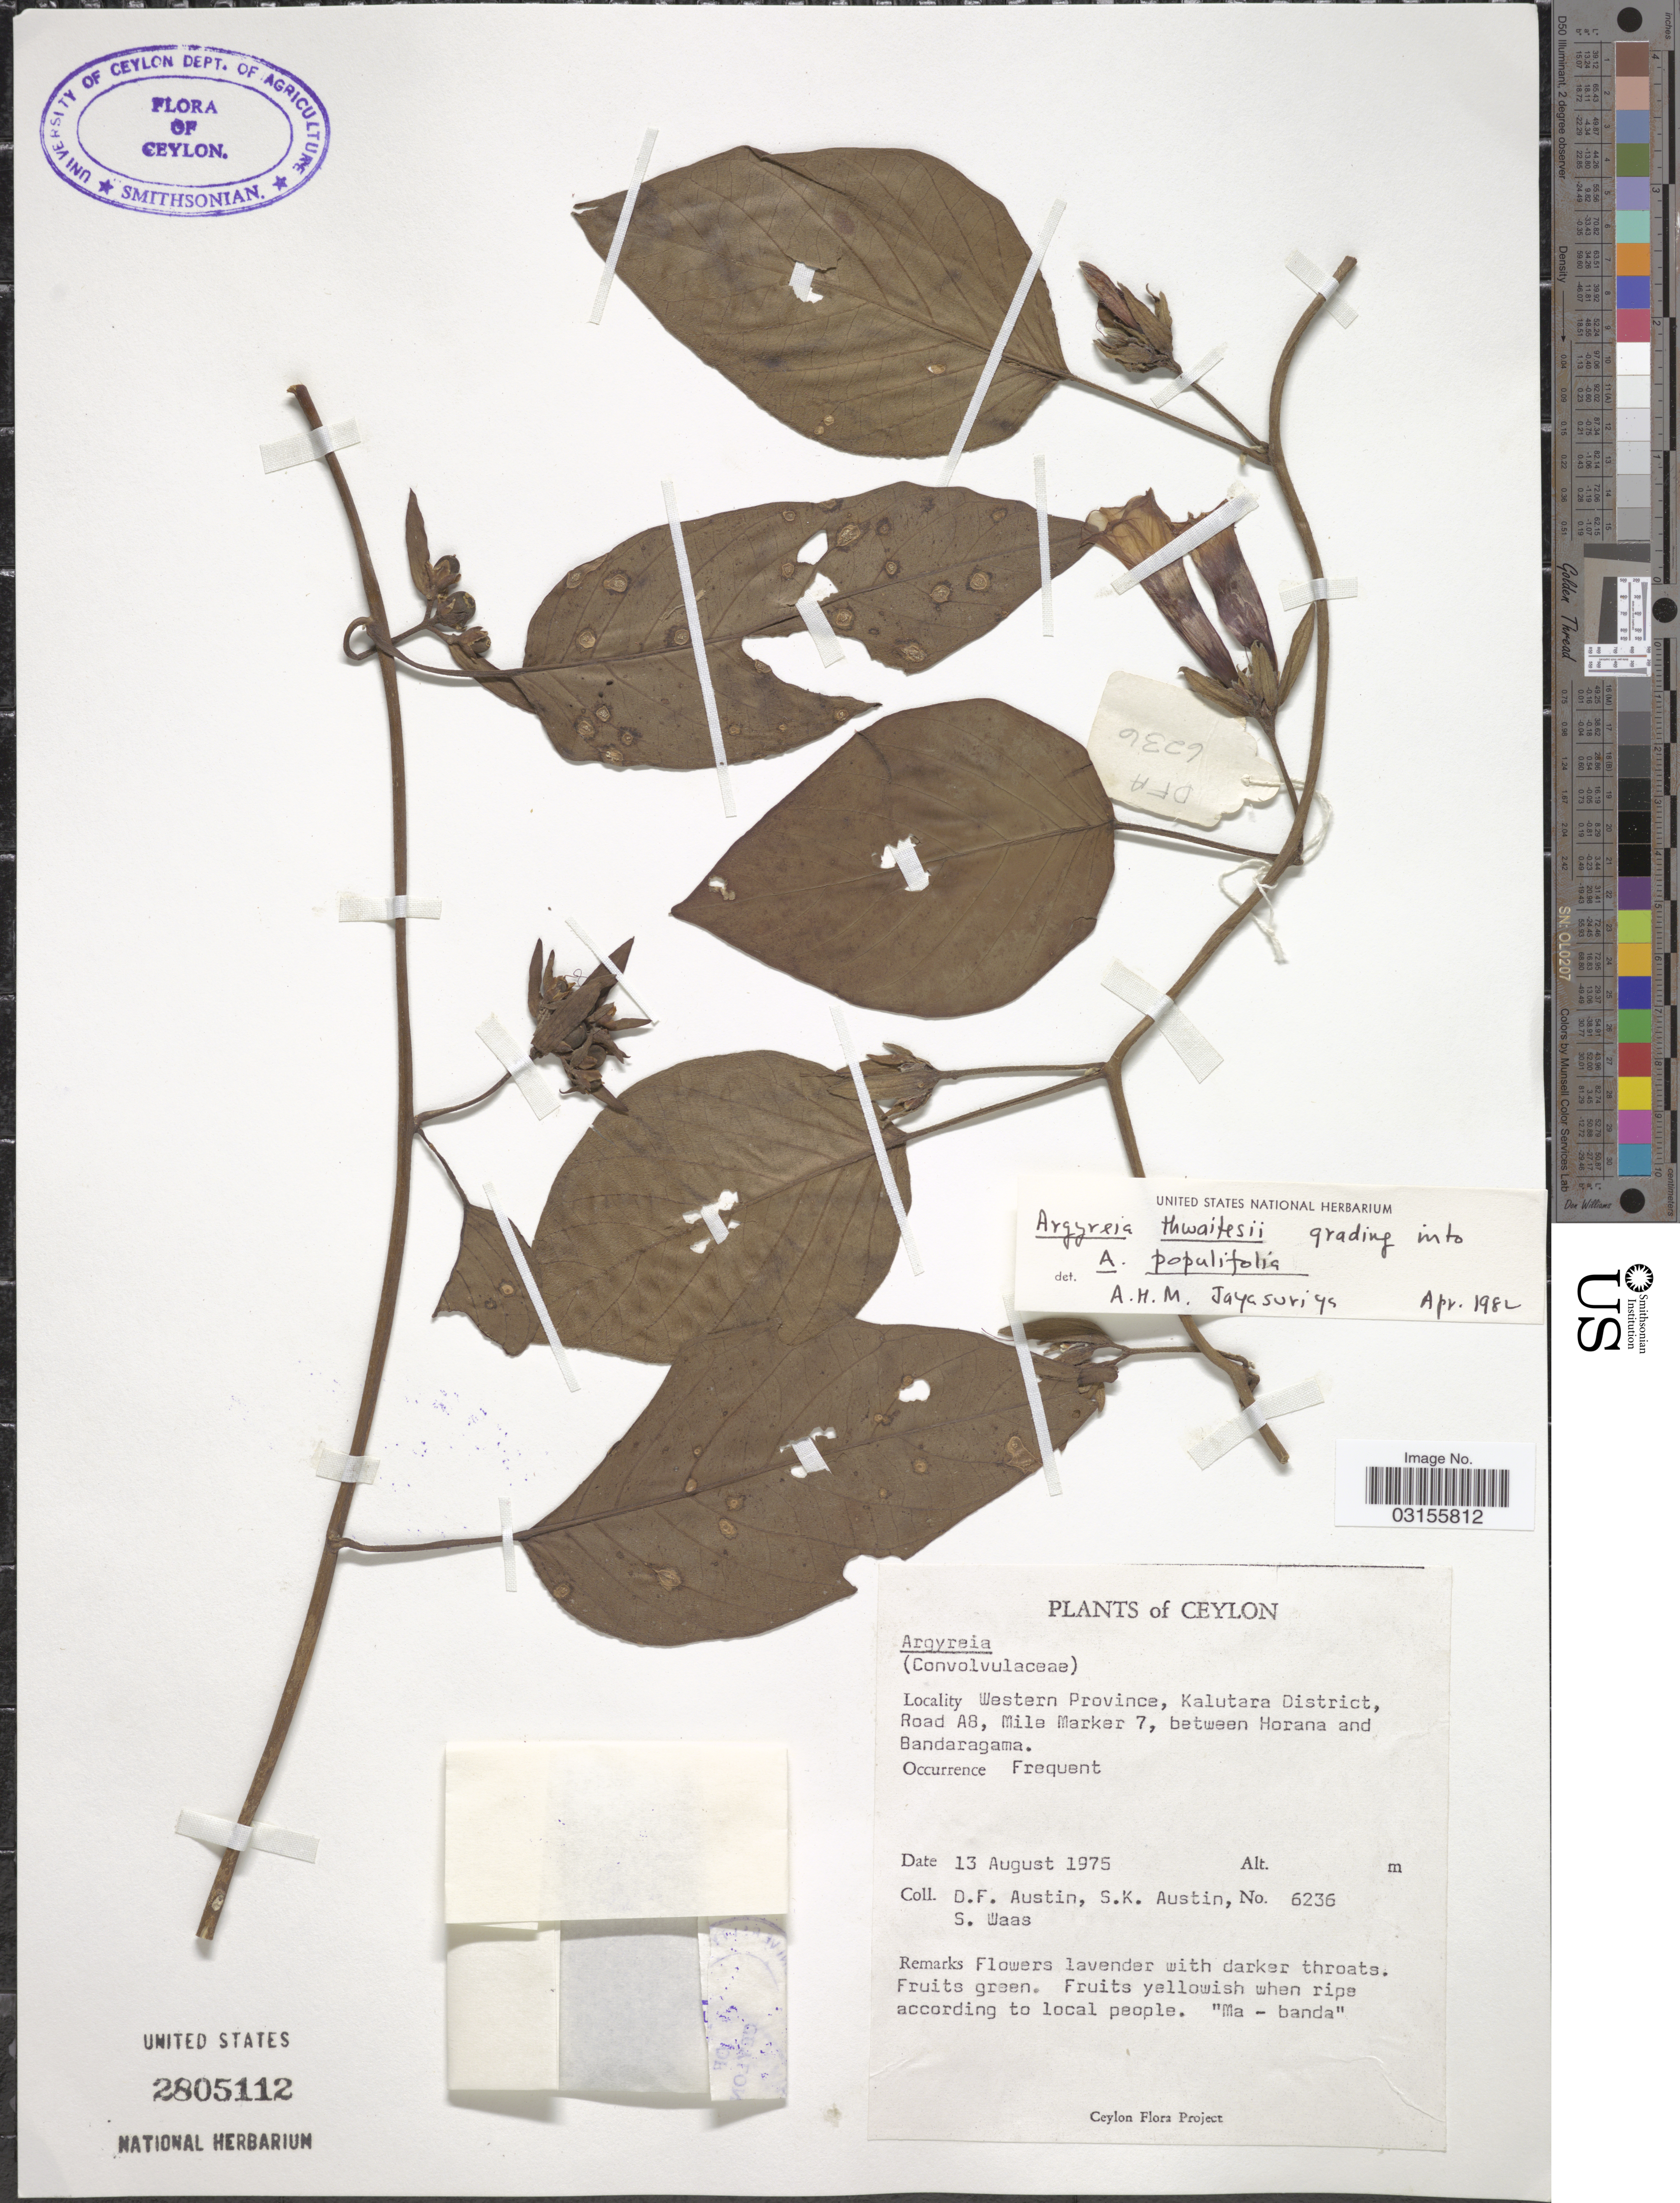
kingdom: Plantae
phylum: Tracheophyta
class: Magnoliopsida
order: Solanales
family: Convolvulaceae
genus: Argyreia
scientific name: Argyreia thwaitesii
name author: D.F. Austin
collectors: D. Austin, S. Austin & S. Waas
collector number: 6236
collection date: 1975-08-13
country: Sri Lanka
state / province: Western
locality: Ceylon. Kalutara District, Road A8, Mile Marker 7, between Horana and Bandaragama.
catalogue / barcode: US 2805112